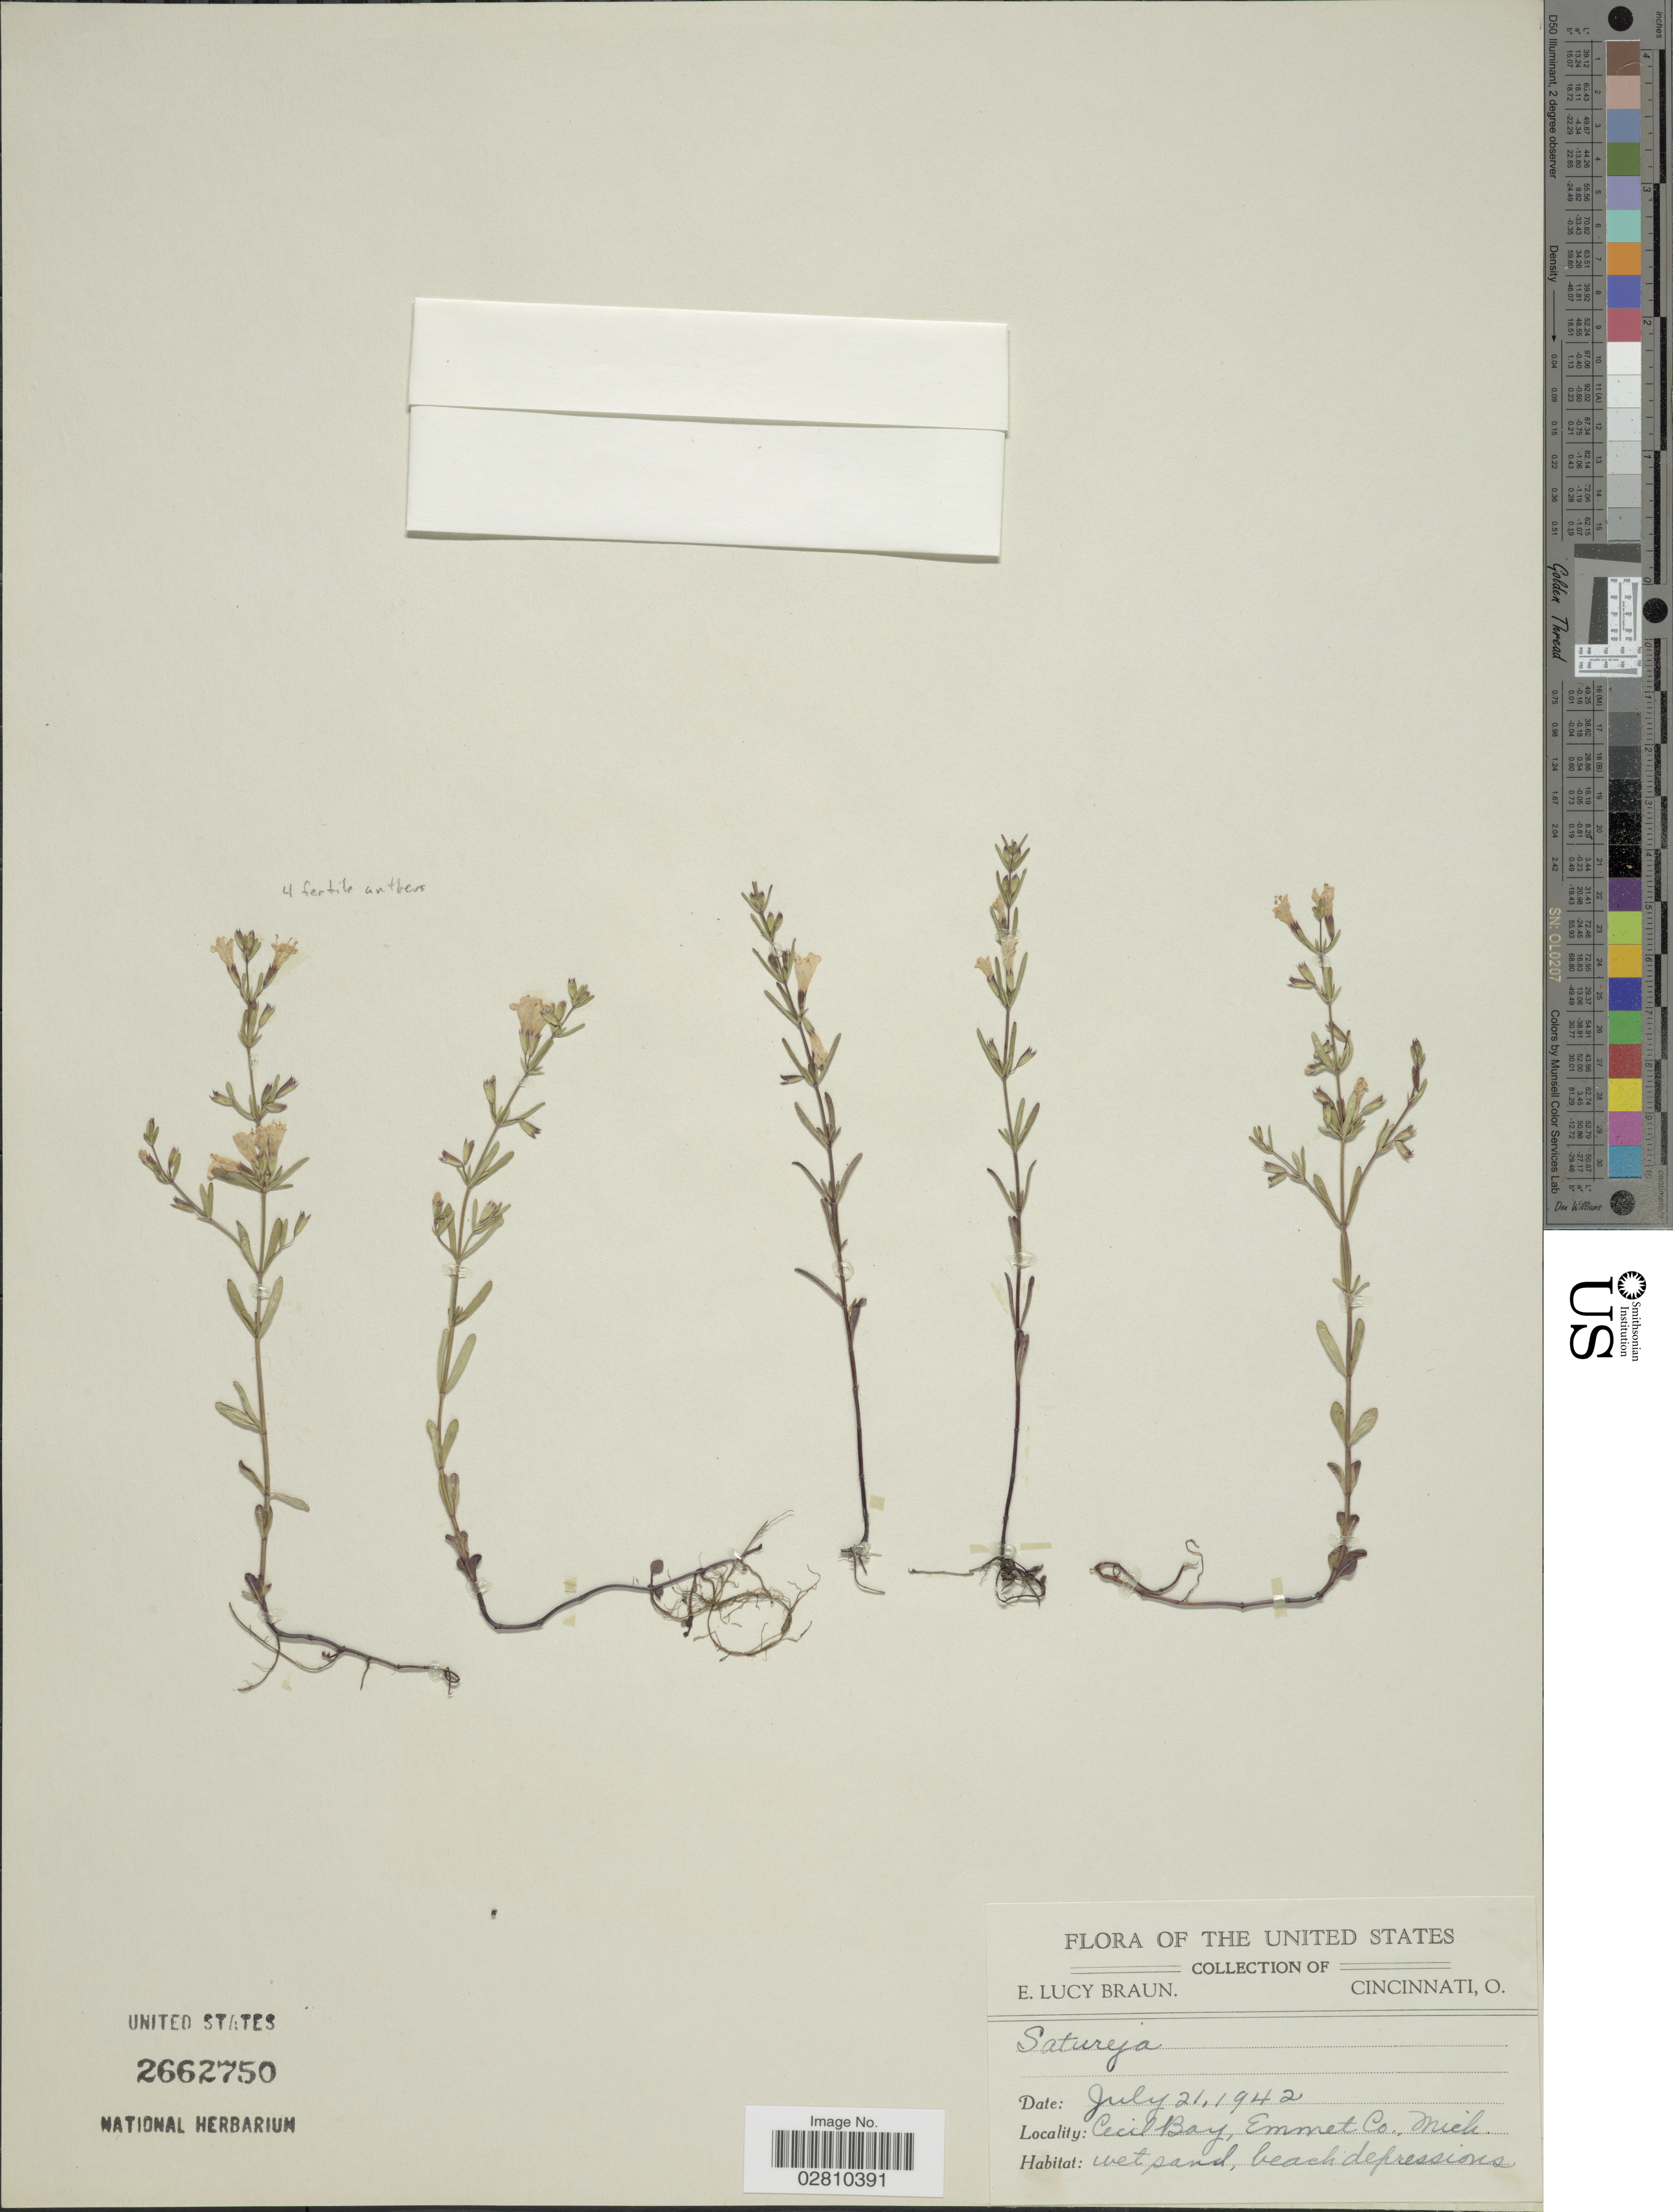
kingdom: Plantae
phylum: Tracheophyta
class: Magnoliopsida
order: Lamiales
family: Lamiaceae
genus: Clinopodium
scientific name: Clinopodium glabrum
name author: (Nutt.) Kuntze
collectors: E. L. Braun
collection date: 1942-07-21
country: United States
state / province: Michigan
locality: Cecil Bay, Emmet Co., Mich.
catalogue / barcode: US 2662750